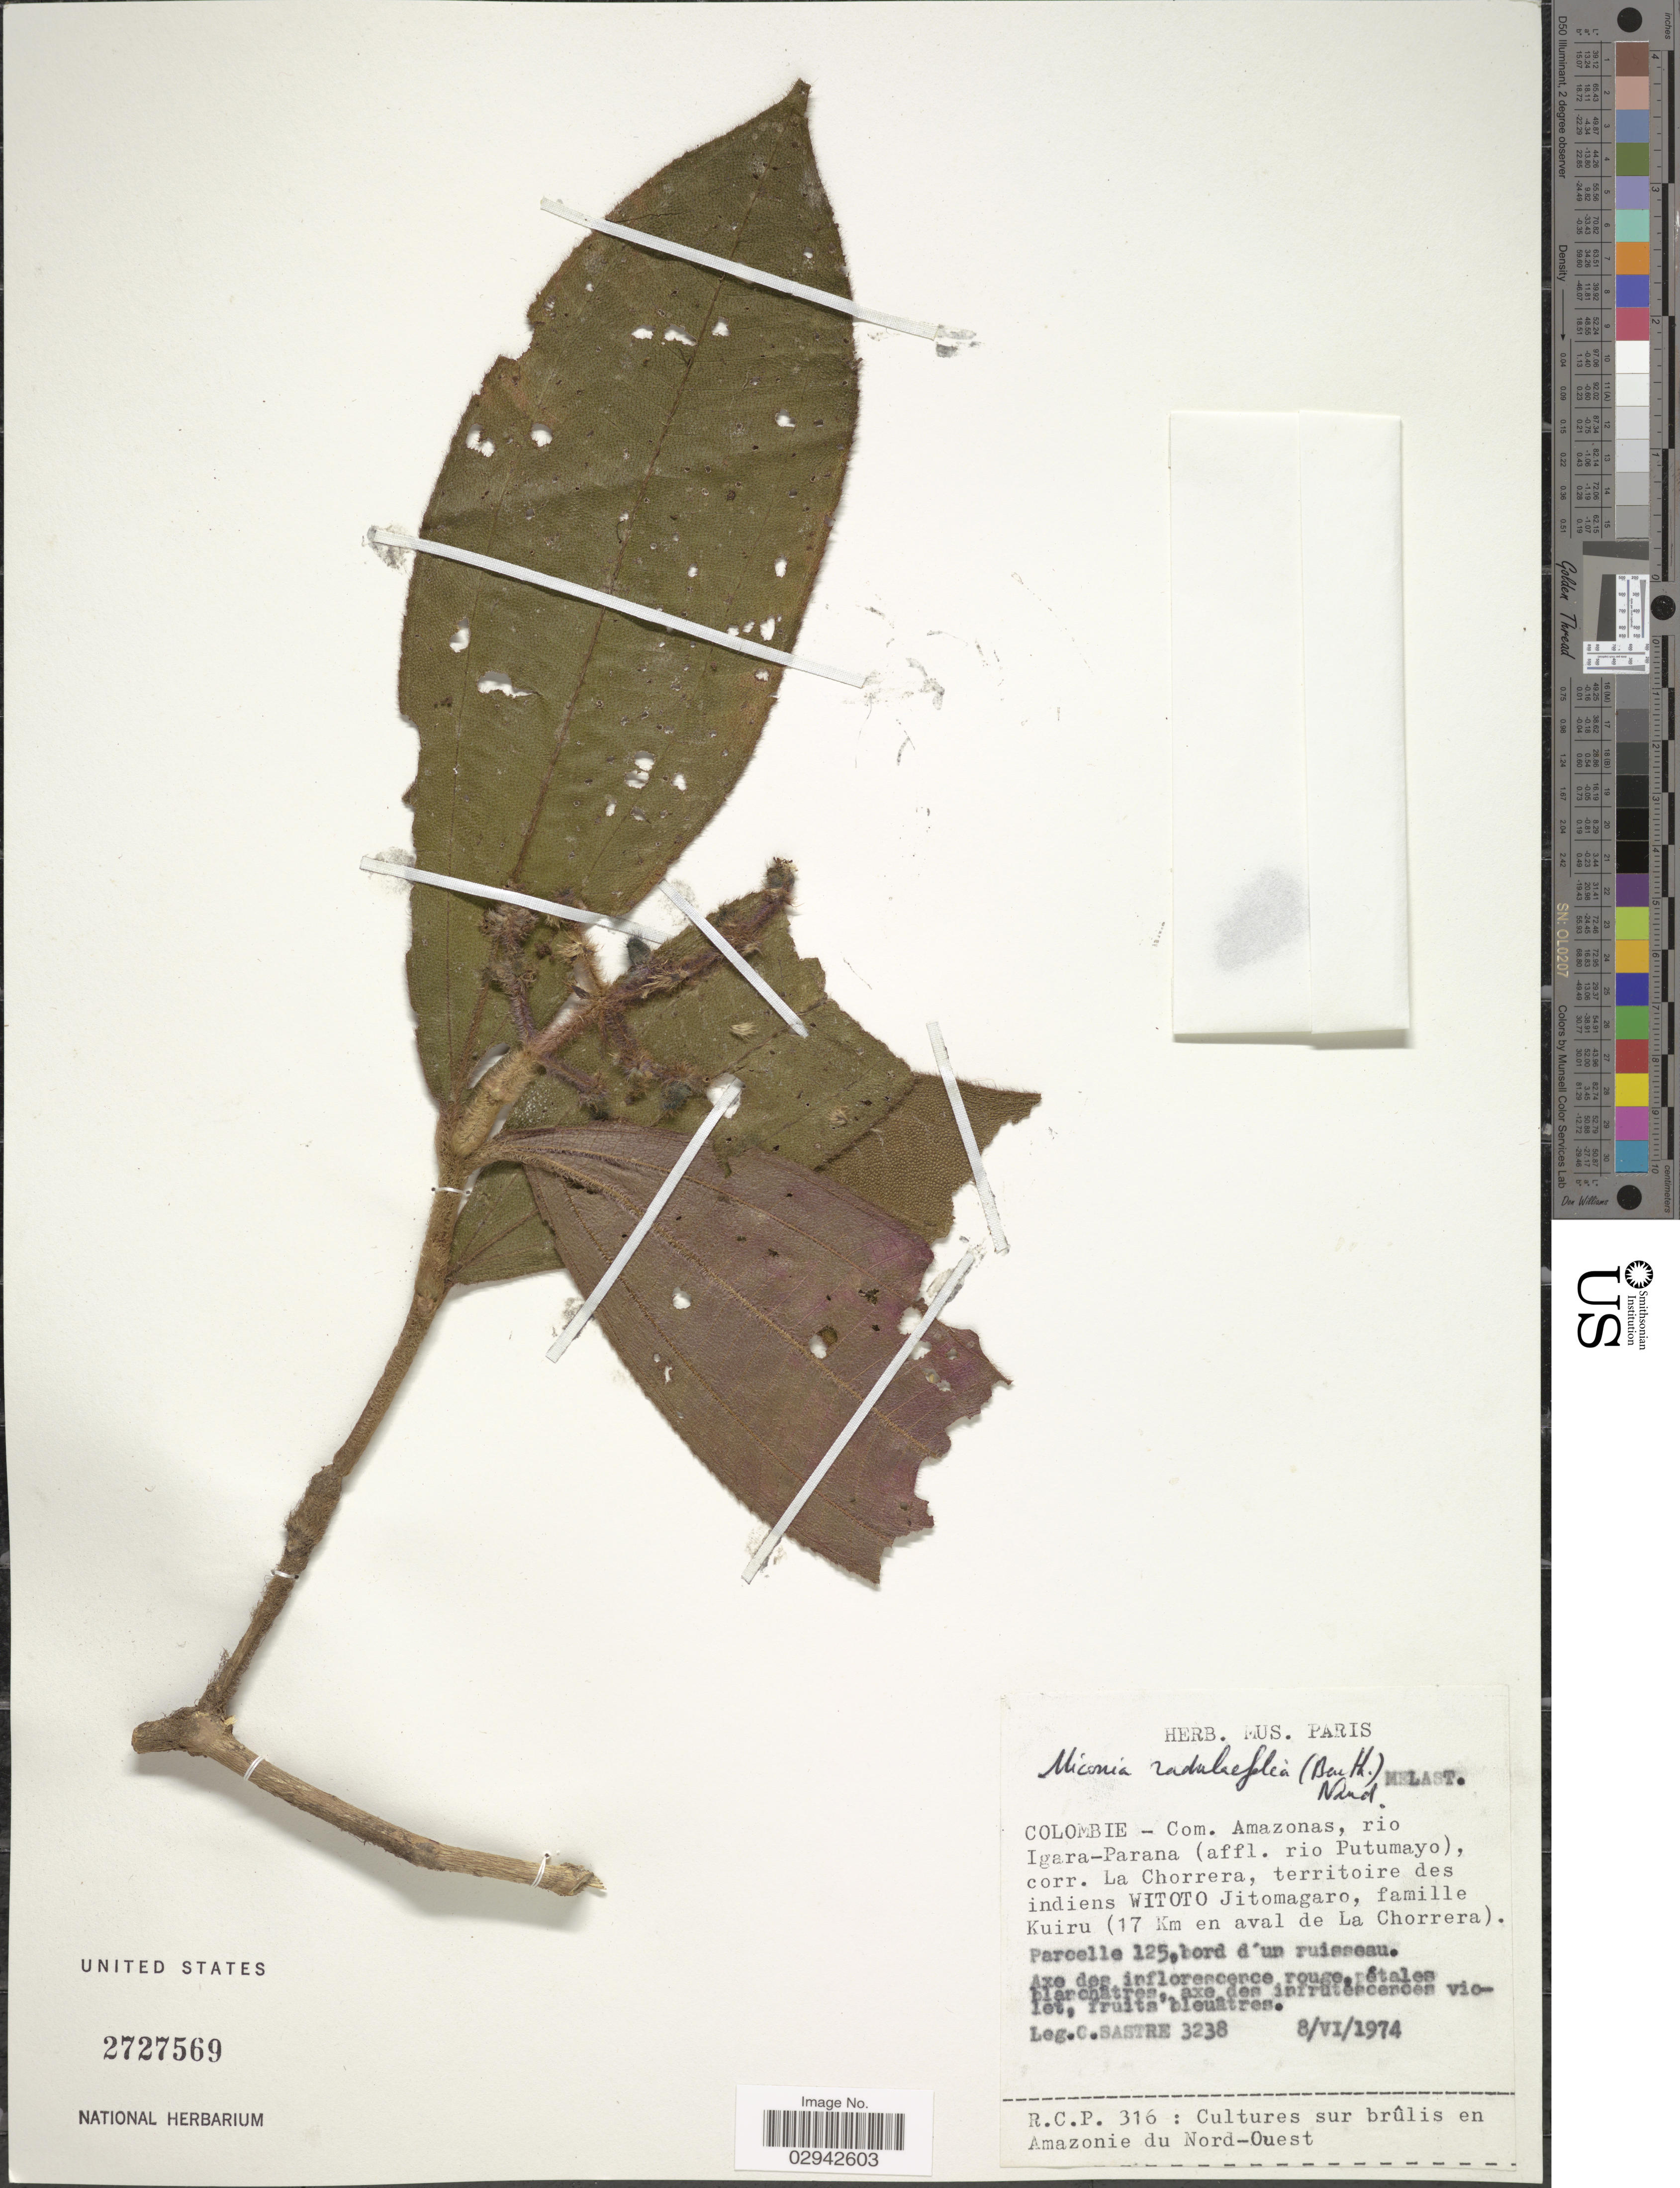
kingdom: Plantae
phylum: Tracheophyta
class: Magnoliopsida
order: Myrtales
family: Melastomataceae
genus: Miconia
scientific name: Miconia radulifolia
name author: (Benth.) Naudin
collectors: C. Sastre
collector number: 3238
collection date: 1974-06-08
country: Colombia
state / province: Amazônas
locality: Com. Amazonas, rio Igara-Parana (affl. rio Putumayo), corr. La Chorrera, territoire des indiens Witoto Jitomagaro, famille Kuiru (17 Km en aval de La Chorrera), Parcelle 125.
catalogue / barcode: US 2727569